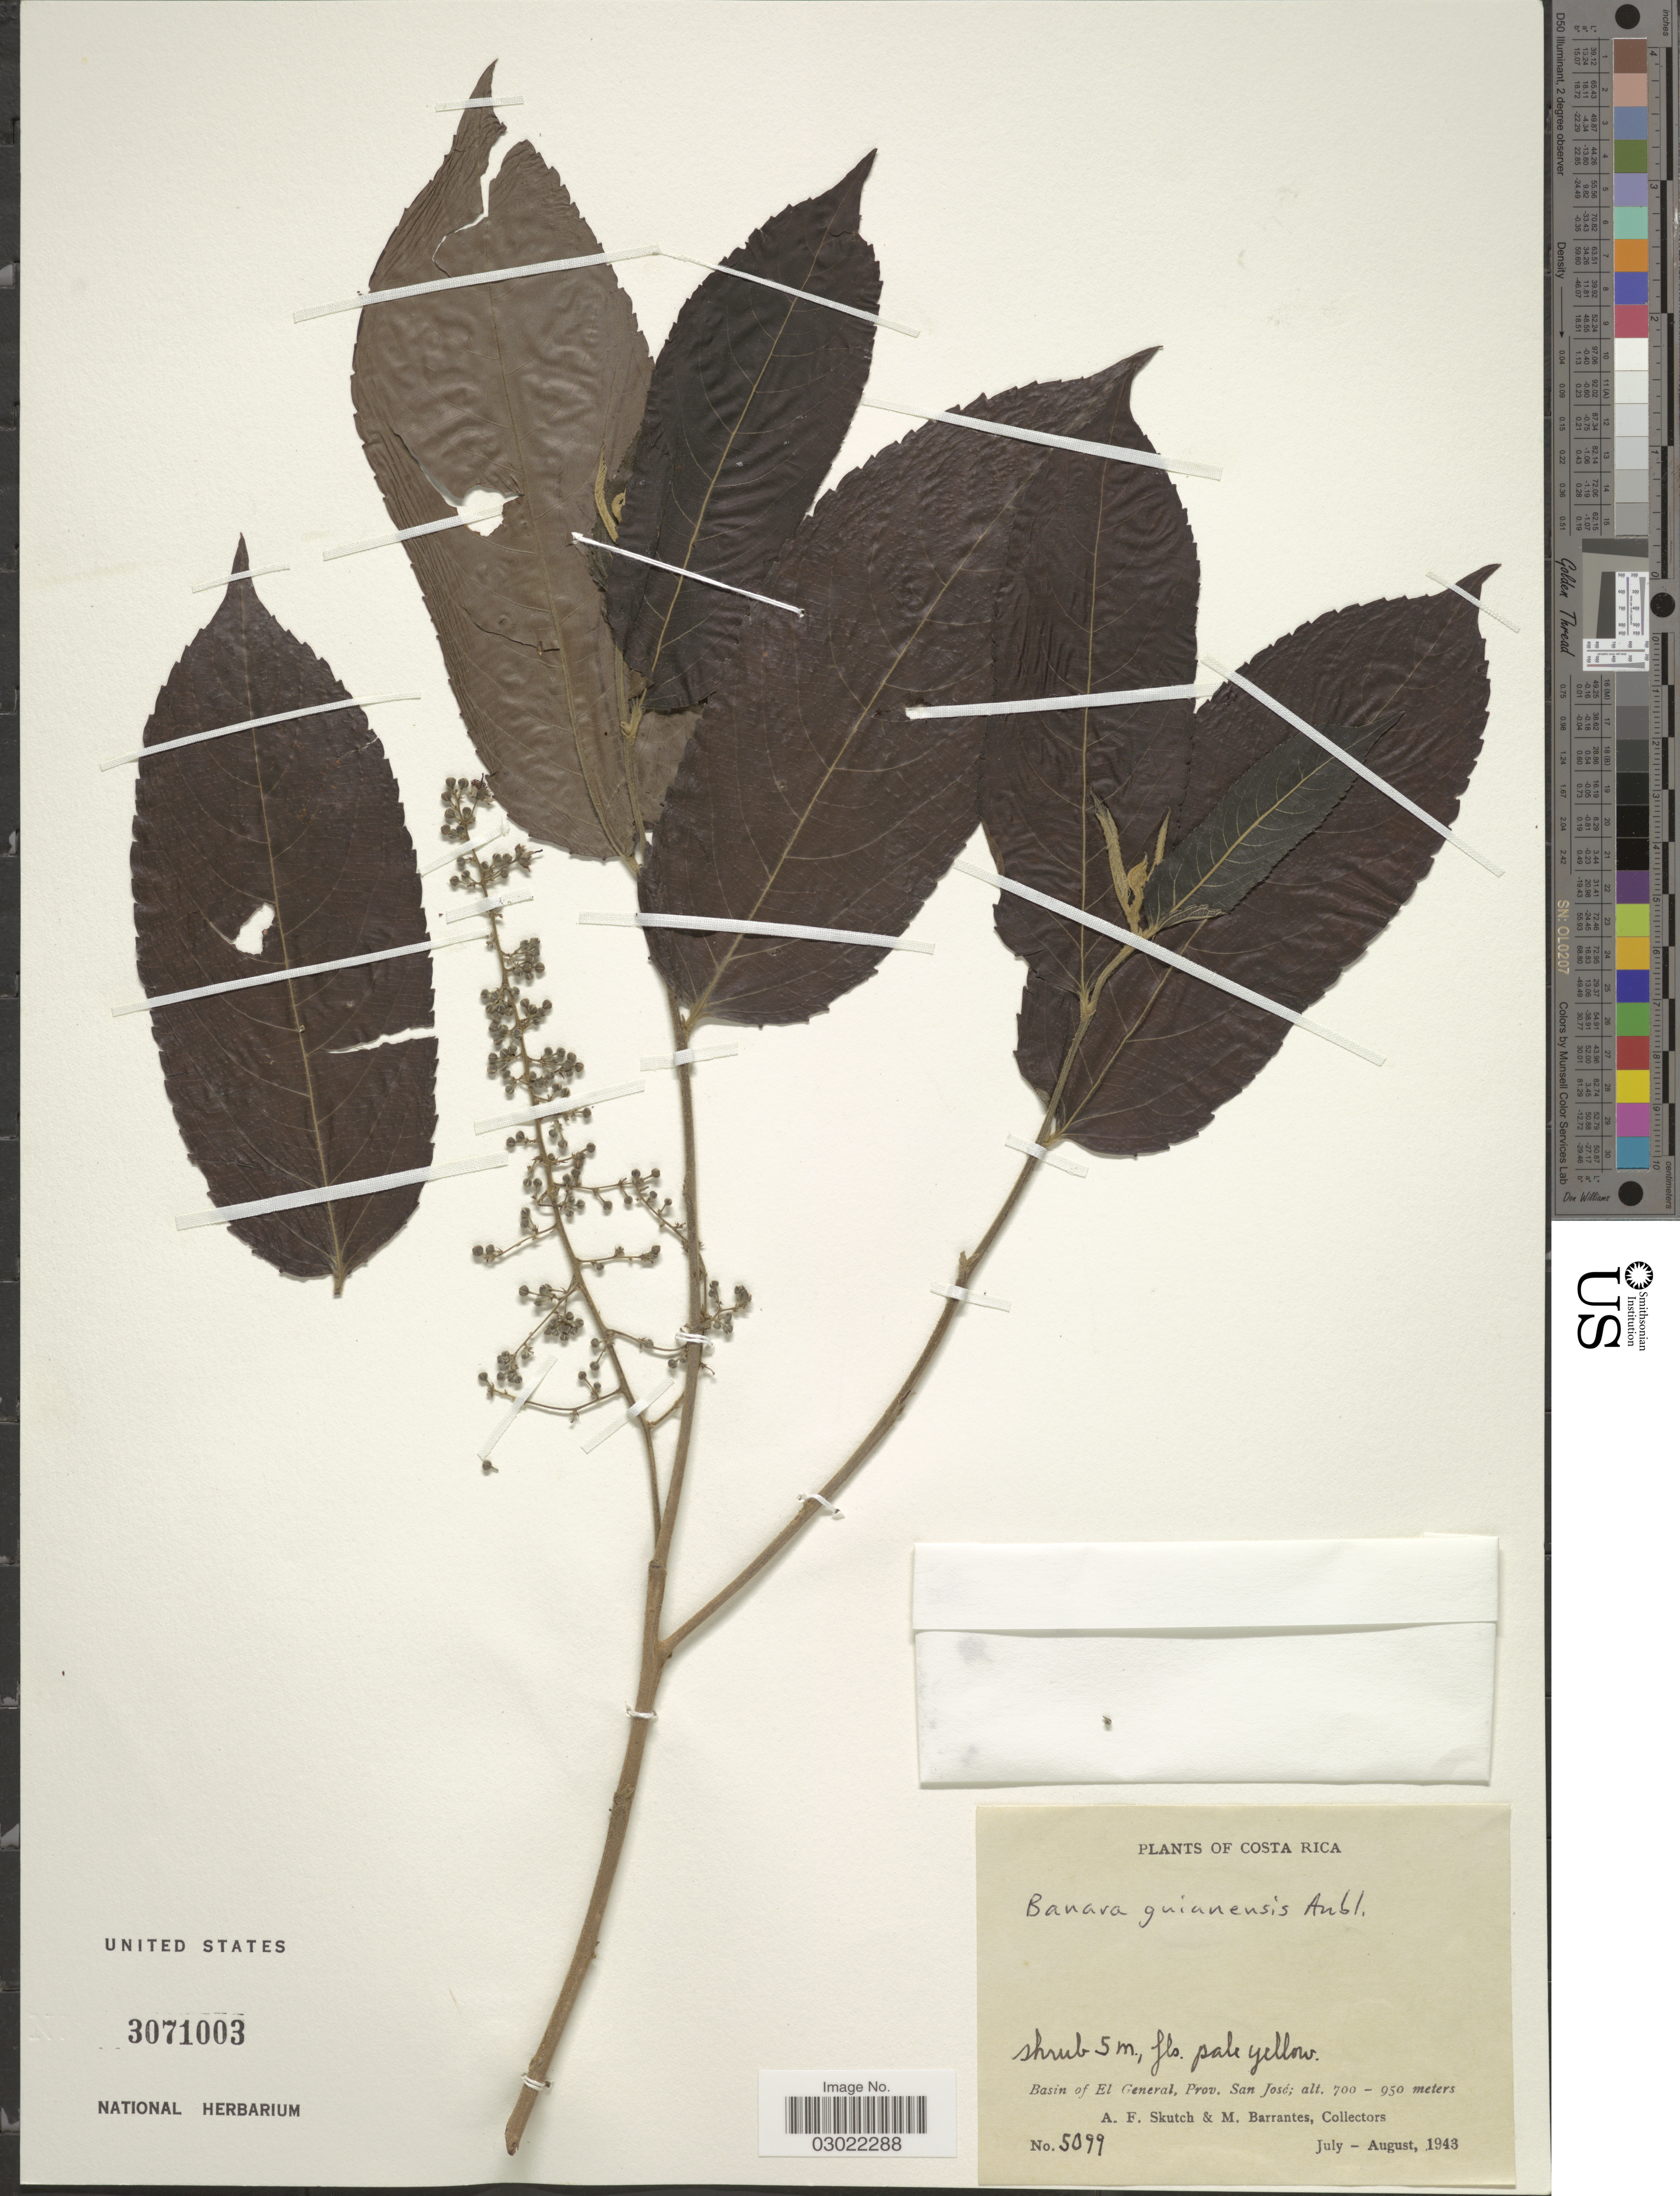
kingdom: Plantae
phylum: Tracheophyta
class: Magnoliopsida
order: Malpighiales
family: Salicaceae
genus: Banara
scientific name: Banara guianensis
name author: Aubl.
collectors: A. F. Skutch & M. Barrantes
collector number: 5099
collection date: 1943-07/1943-08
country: Costa Rica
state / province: San José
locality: Basin of El General, Prov. San José.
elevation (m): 700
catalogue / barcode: US 3071003